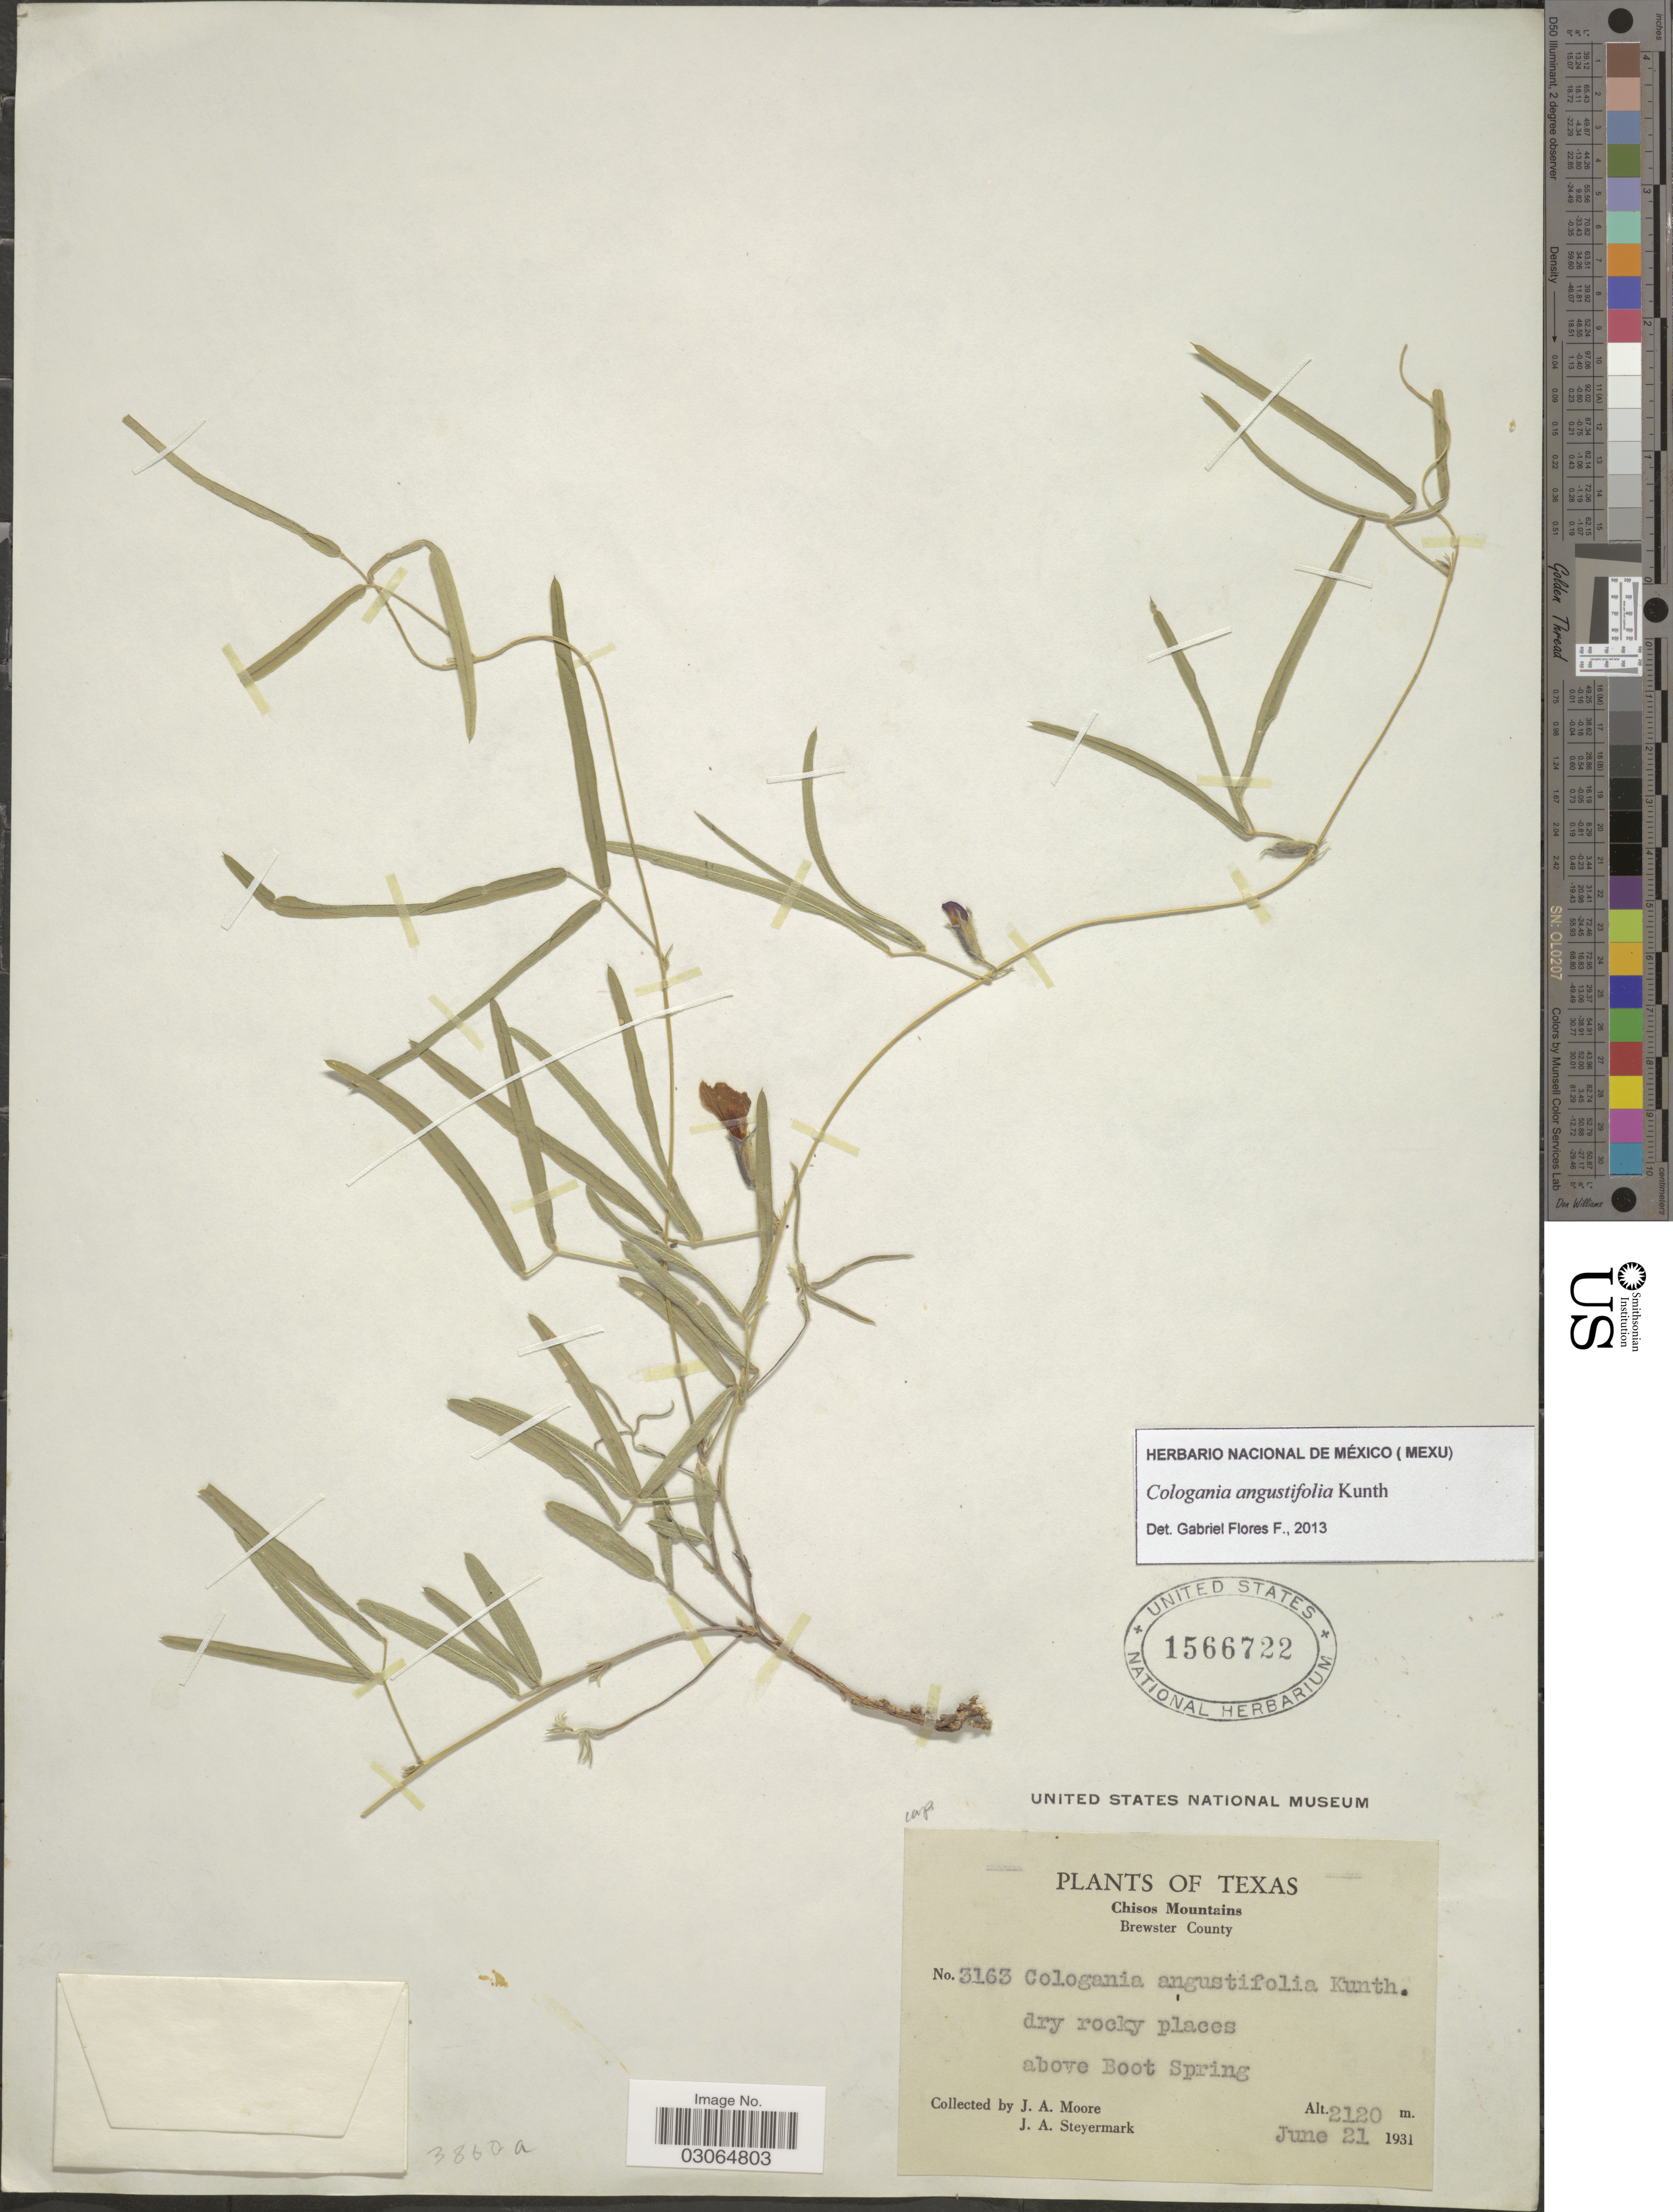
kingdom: Plantae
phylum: Tracheophyta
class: Magnoliopsida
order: Fabales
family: Fabaceae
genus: Cologania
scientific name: Cologania angustifolia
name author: Kunth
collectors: J. A. Moore & J. Steyermark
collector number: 3163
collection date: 1931-06-21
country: United States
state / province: Texas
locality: Chisos Mountains. Brewster County. Above Boot Spring.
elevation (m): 2120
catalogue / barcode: US 1566722